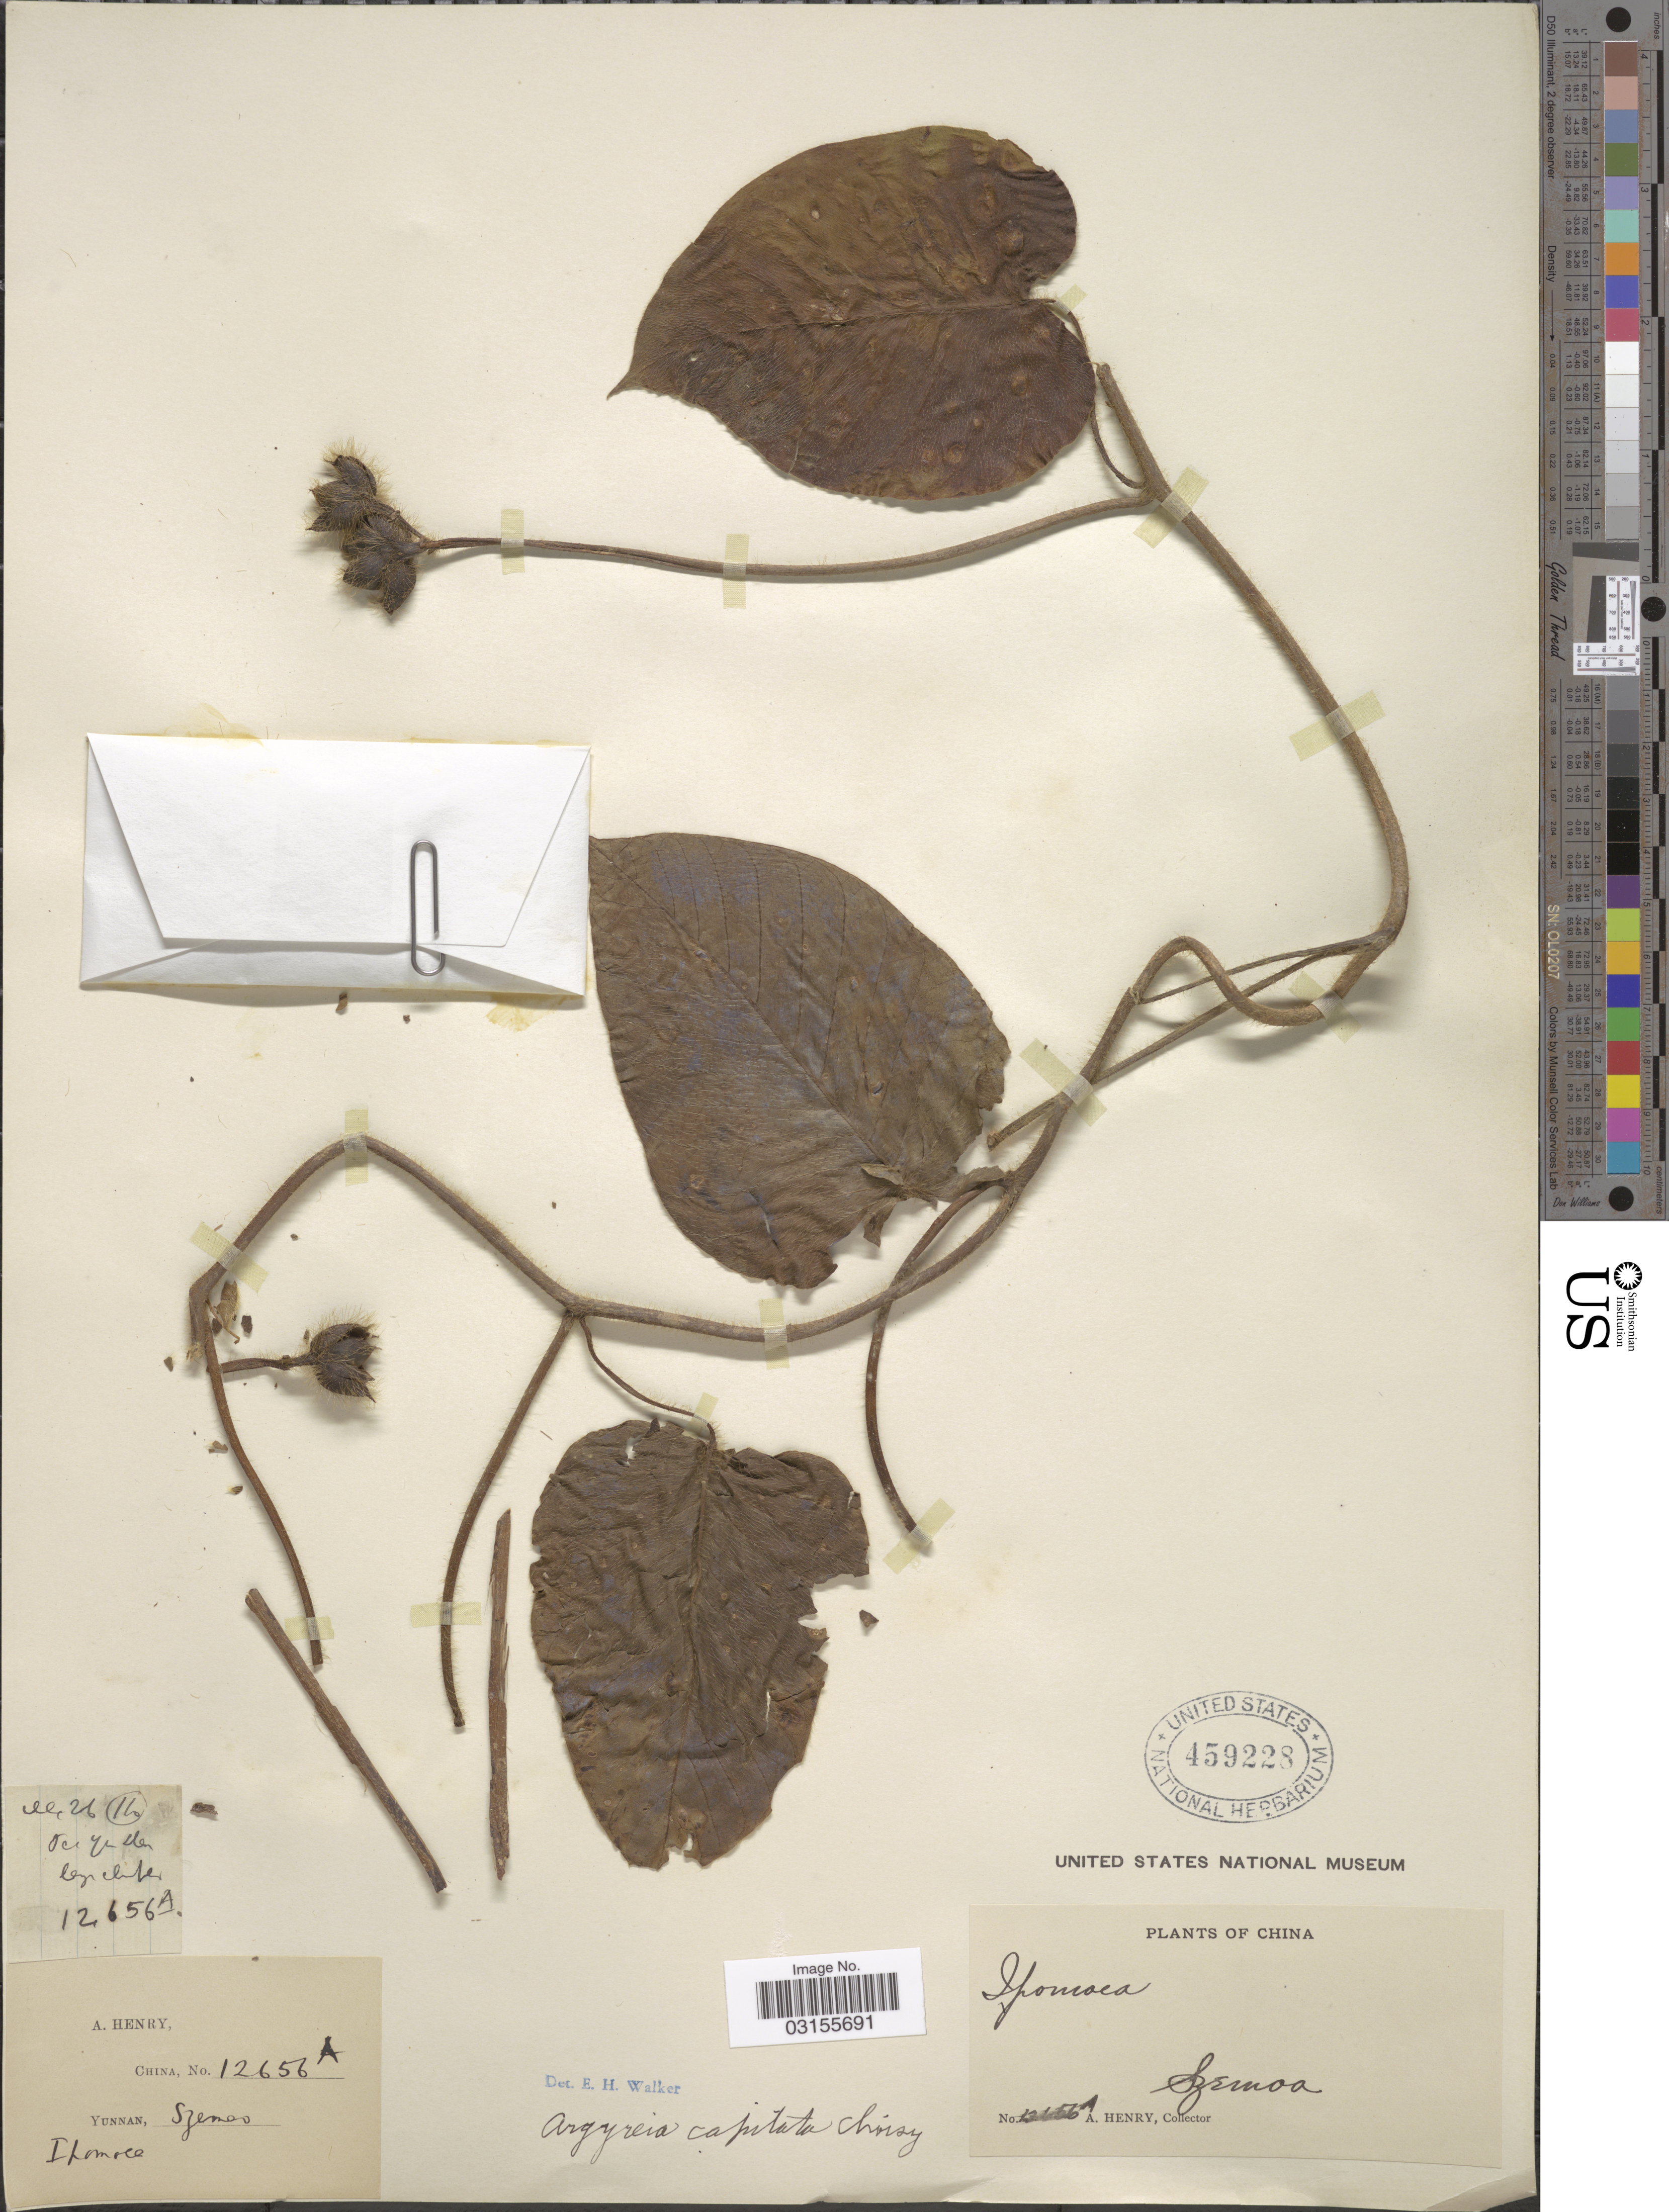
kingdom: Plantae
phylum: Tracheophyta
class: Magnoliopsida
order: Solanales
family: Convolvulaceae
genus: Argyreia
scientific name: Argyreia capitata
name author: (Vahl) Choisy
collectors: A. Henry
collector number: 12656 A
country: China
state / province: Yunnan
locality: Szemoa. [illegible text].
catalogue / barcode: US 459228